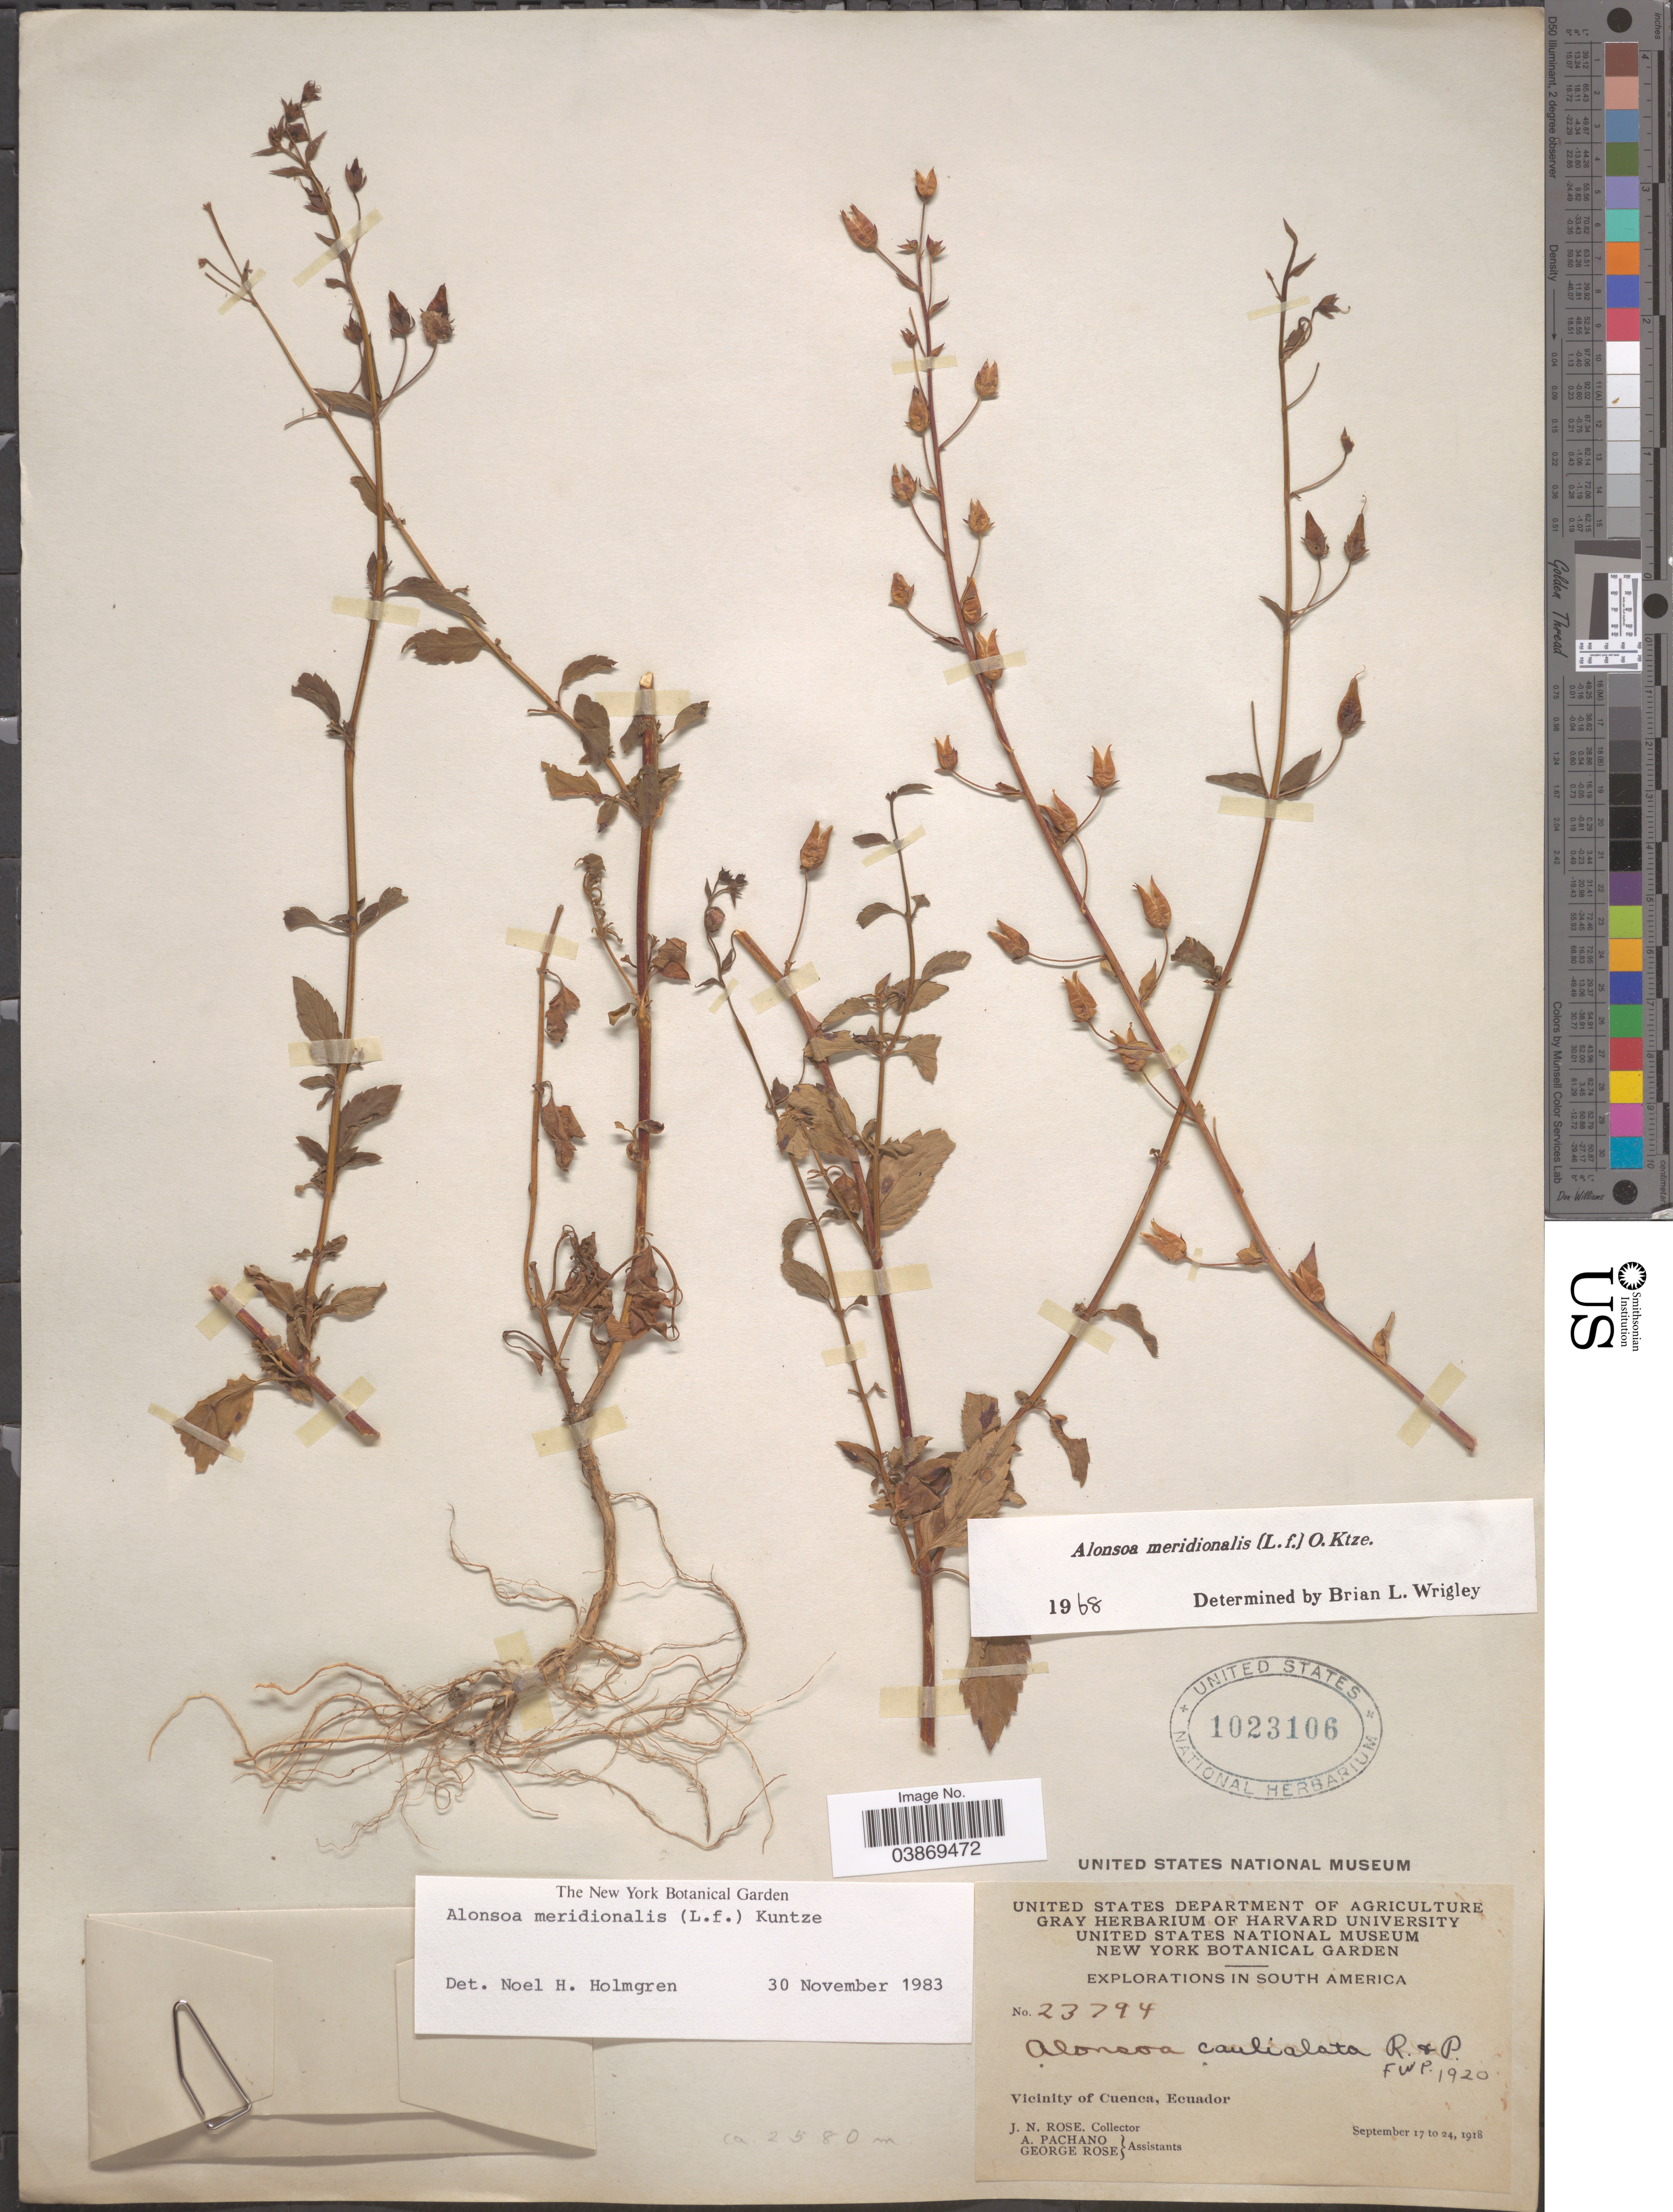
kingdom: Plantae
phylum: Tracheophyta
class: Magnoliopsida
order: Lamiales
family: Scrophulariaceae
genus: Alonsoa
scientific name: Alonsoa meridionalis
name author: (L. f.) Kuntze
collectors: J. N. Rose, A. Pachano & G. Rose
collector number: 23794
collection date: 1918-09-17/1918-09-24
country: Ecuador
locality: Vicinity of Cuenca.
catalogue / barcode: US 1023106